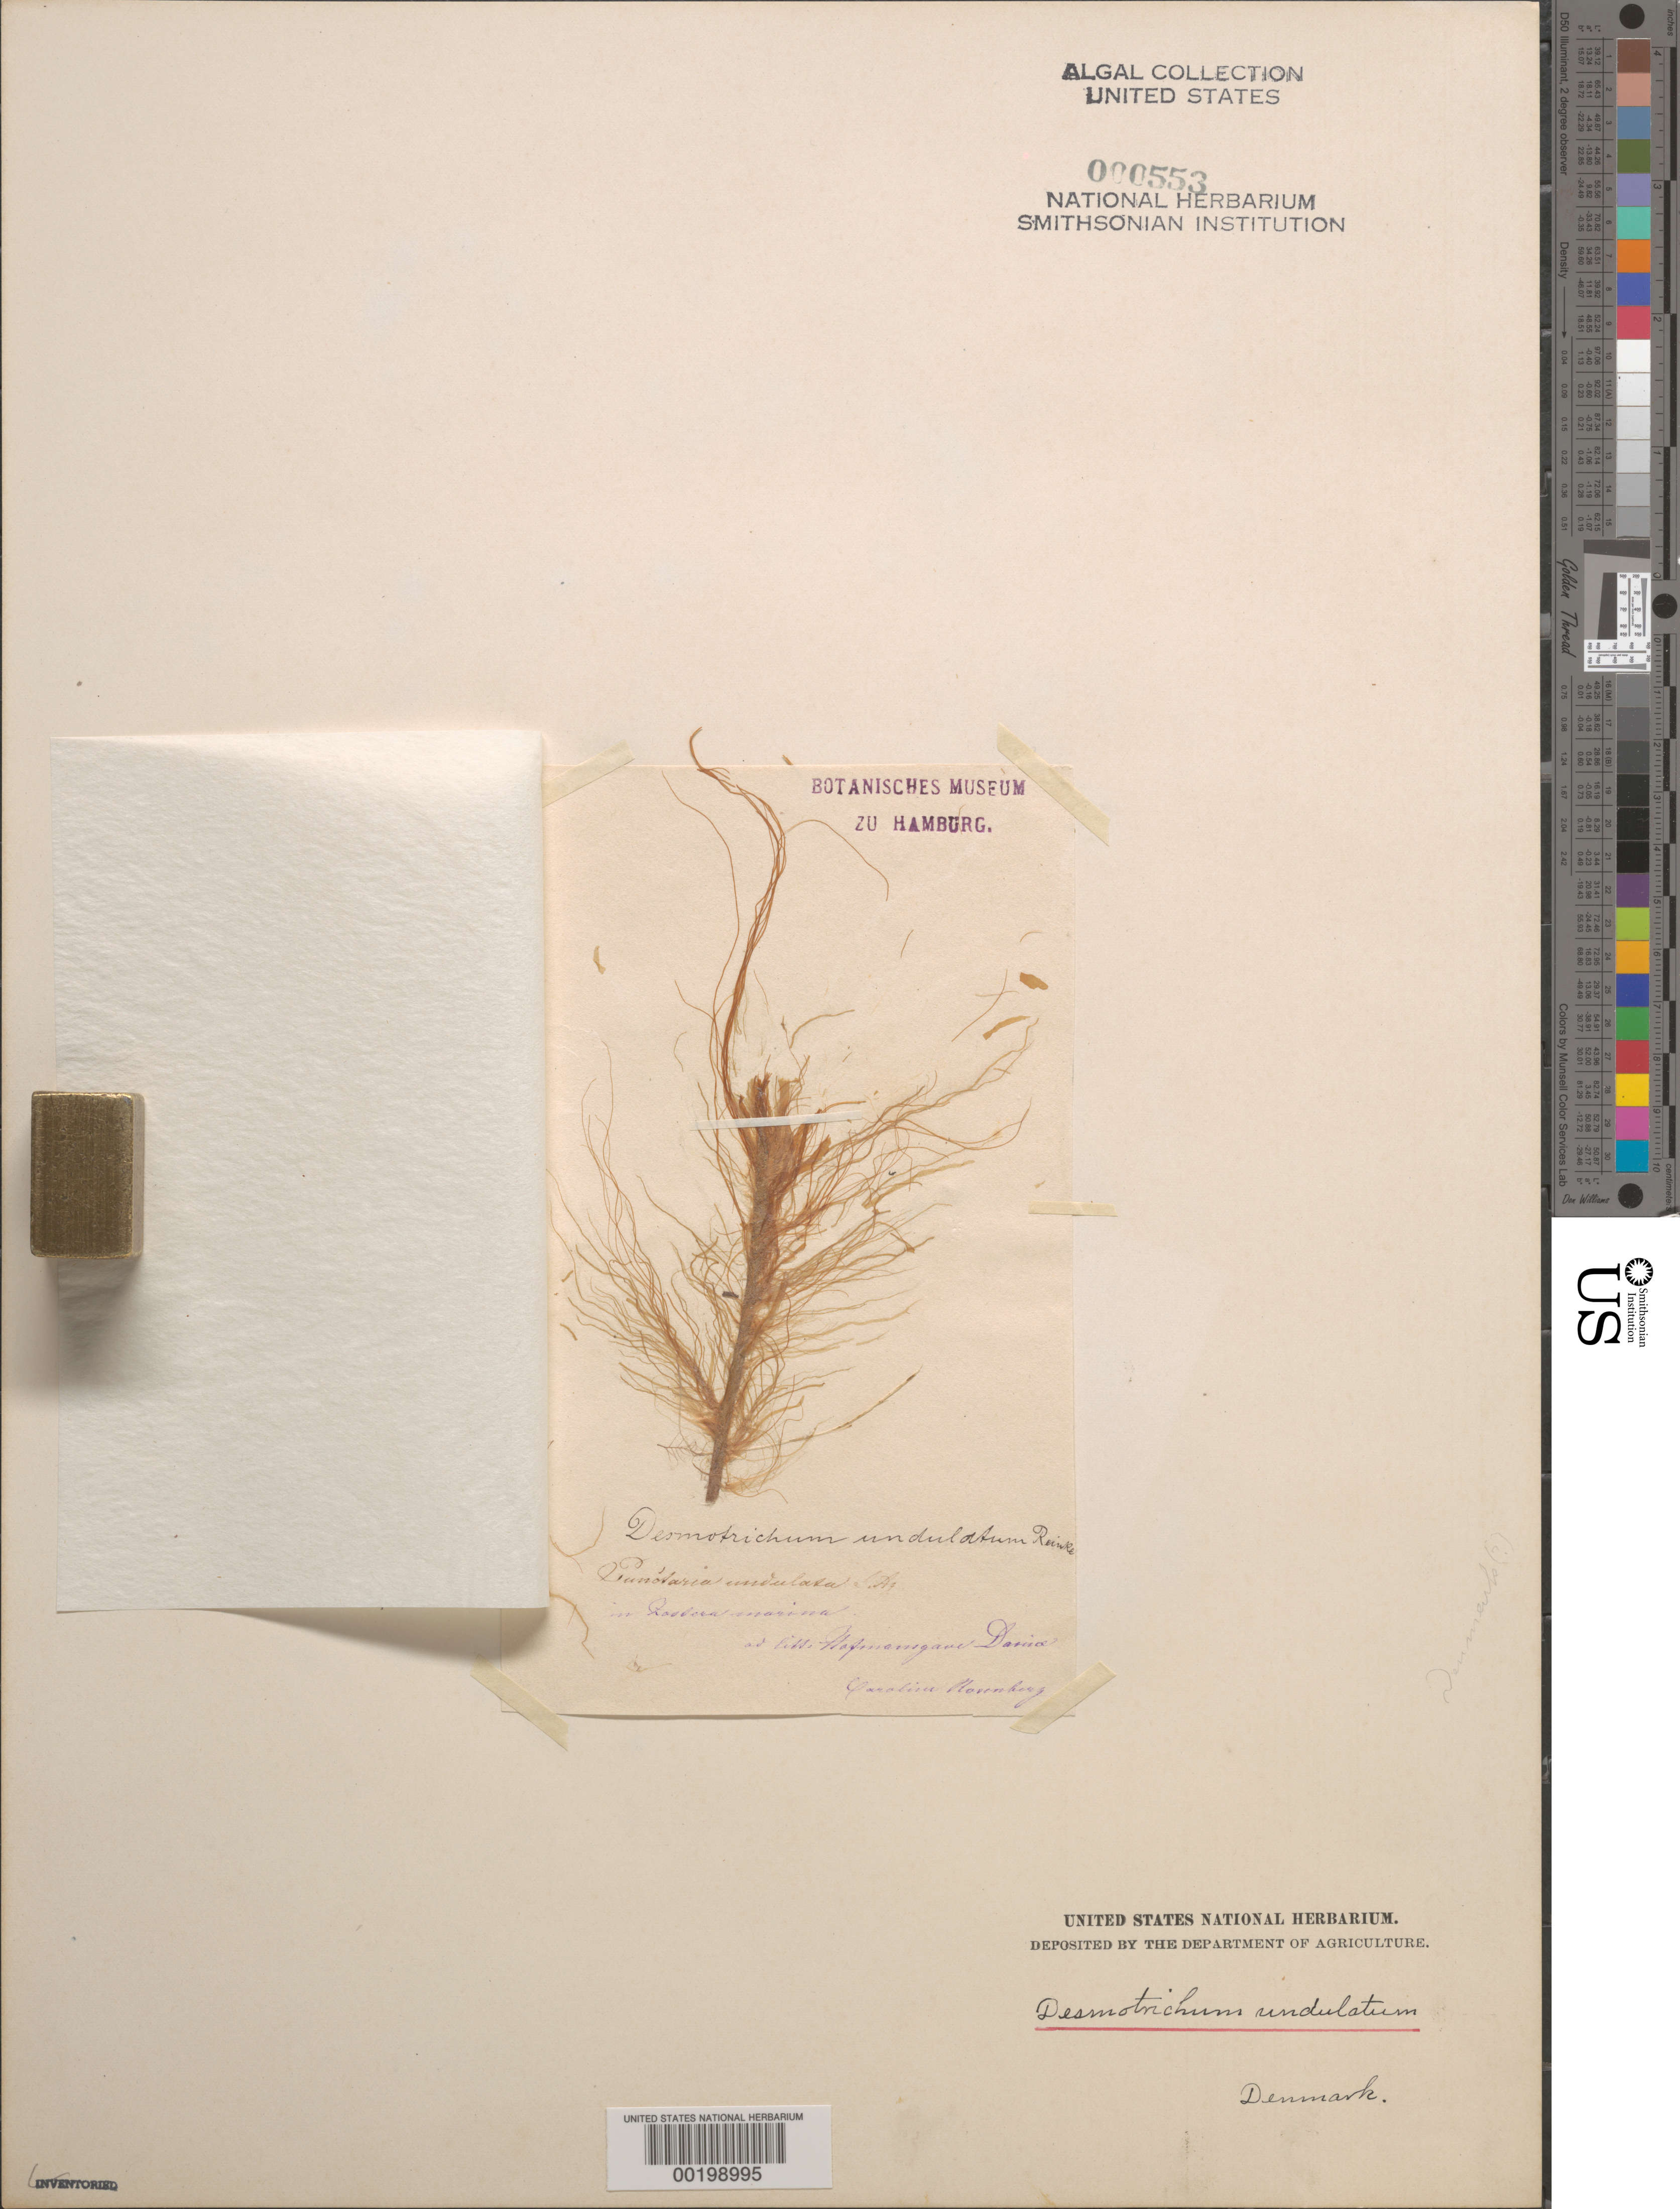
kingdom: Chromista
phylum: Ochrophyta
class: Phaeophyceae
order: Ectocarpales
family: Chordariaceae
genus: Punctaria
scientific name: Punctaria tenuissima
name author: (C. Agardh)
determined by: Algae name updating Project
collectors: C. Rosenberg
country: Denmark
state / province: Syddanmark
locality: Hofmansgave. Fyn County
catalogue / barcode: US 553